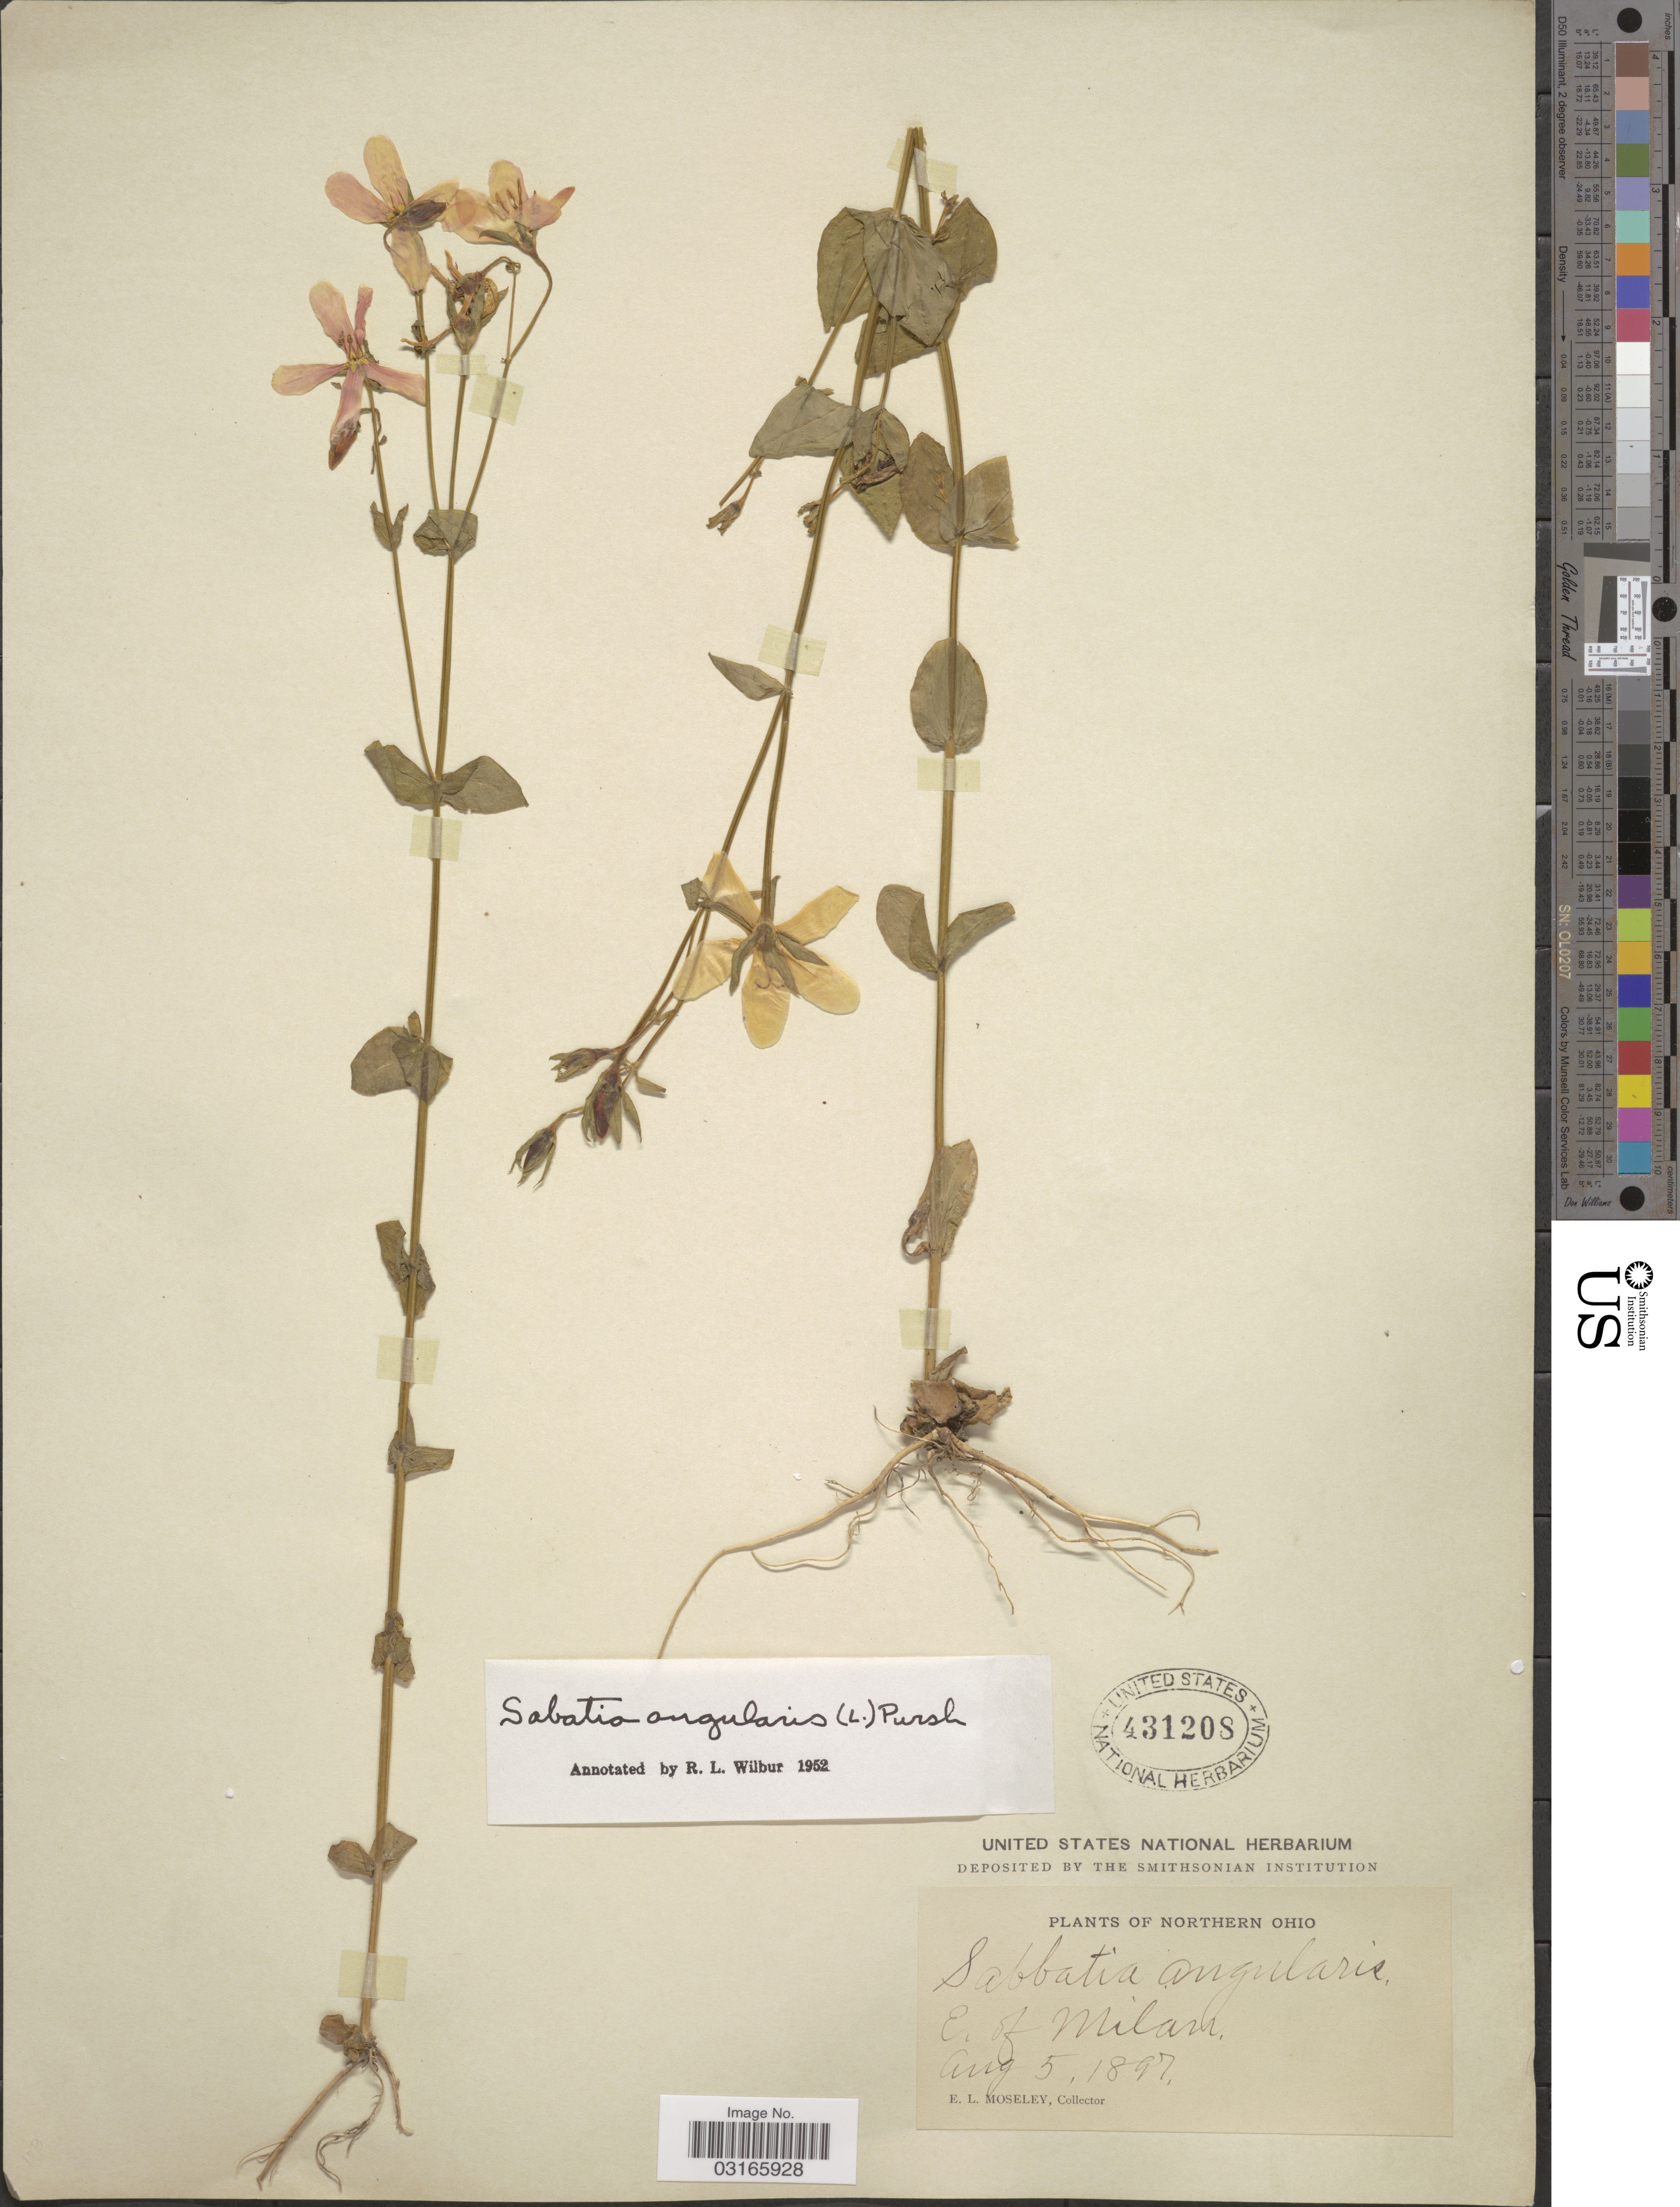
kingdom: Plantae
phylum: Tracheophyta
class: Magnoliopsida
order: Gentianales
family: Gentianaceae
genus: Sabatia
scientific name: Sabatia angularis (L.) Pursh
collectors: E. Moseley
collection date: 1897-08-05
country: United States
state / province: Ohio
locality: Northern Ohio, E. of Milan.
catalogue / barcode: US 431208